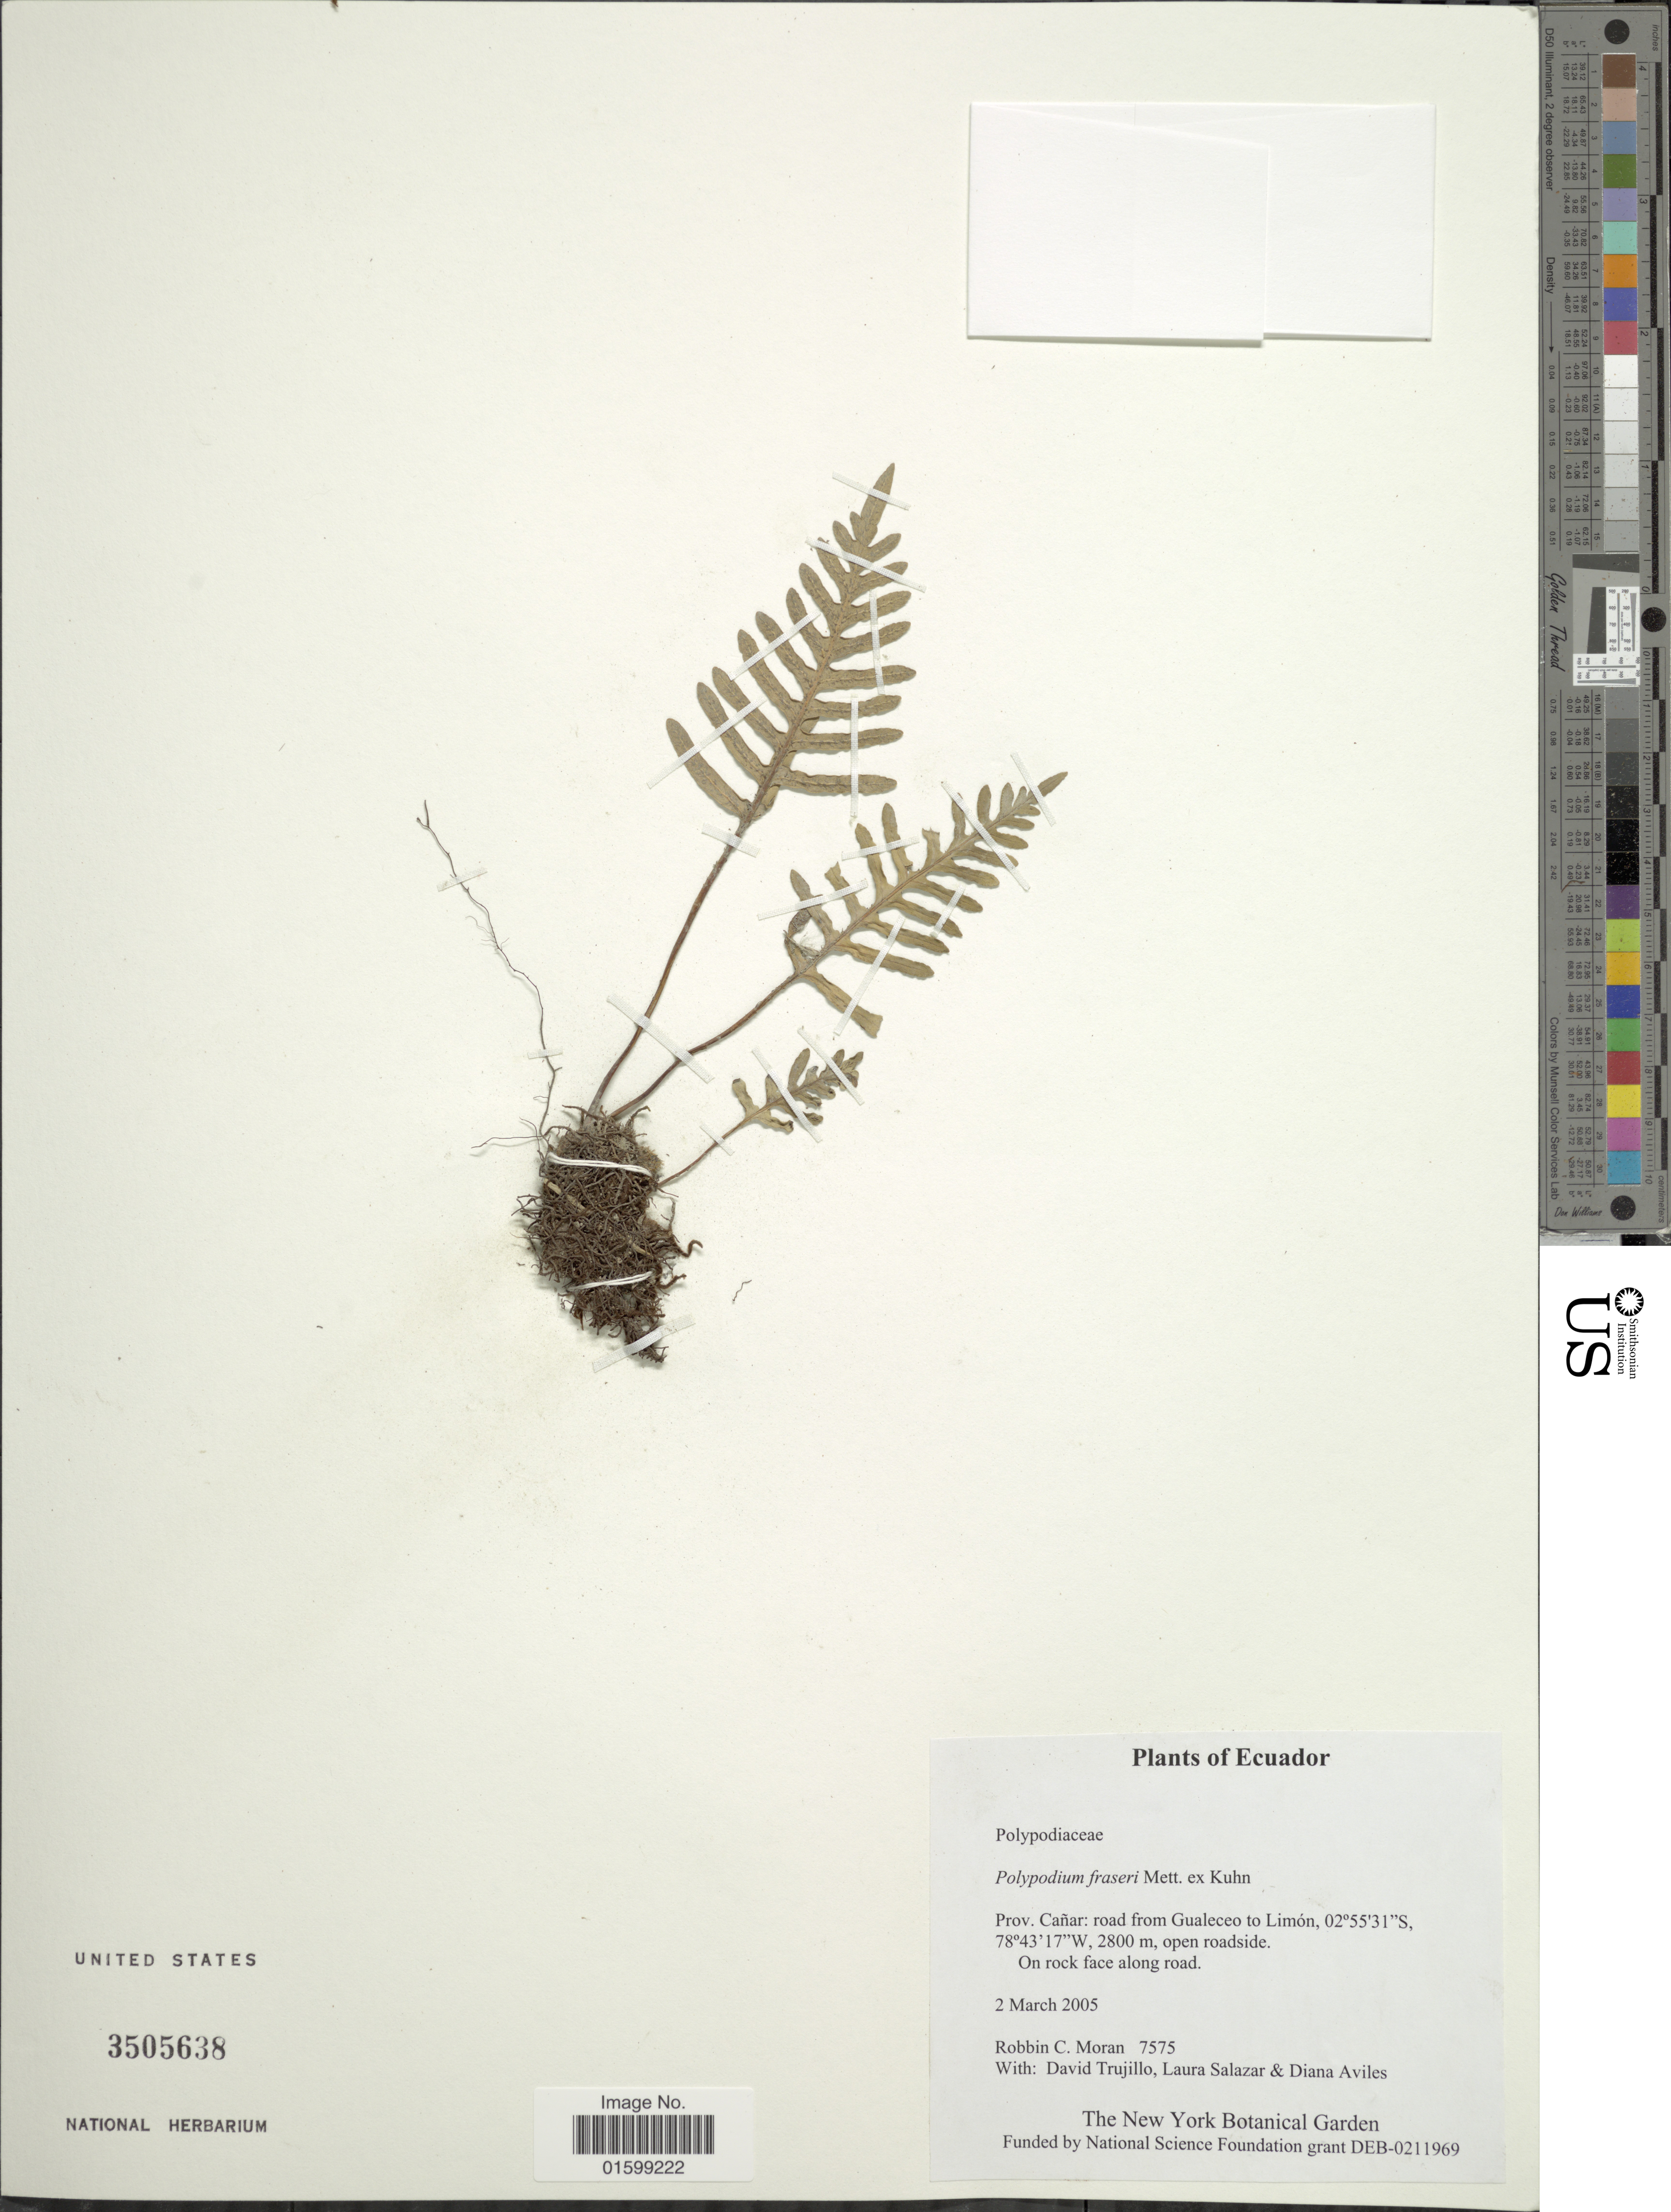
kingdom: Plantae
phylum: Tracheophyta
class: Polypodiopsida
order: Polypodiales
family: Polypodiaceae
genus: Pleopeltis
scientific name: Pleopeltis fraseri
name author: (Kuhn) A.R. Sm.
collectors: R. C. Moran, D. Trujillo, L. Salazar & D. Aviles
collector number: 7575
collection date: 2005-03-02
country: Ecuador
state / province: Cañar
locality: Road from Gualeceo to Limón, open roadside, on rock face along road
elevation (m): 2800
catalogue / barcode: US 3505638